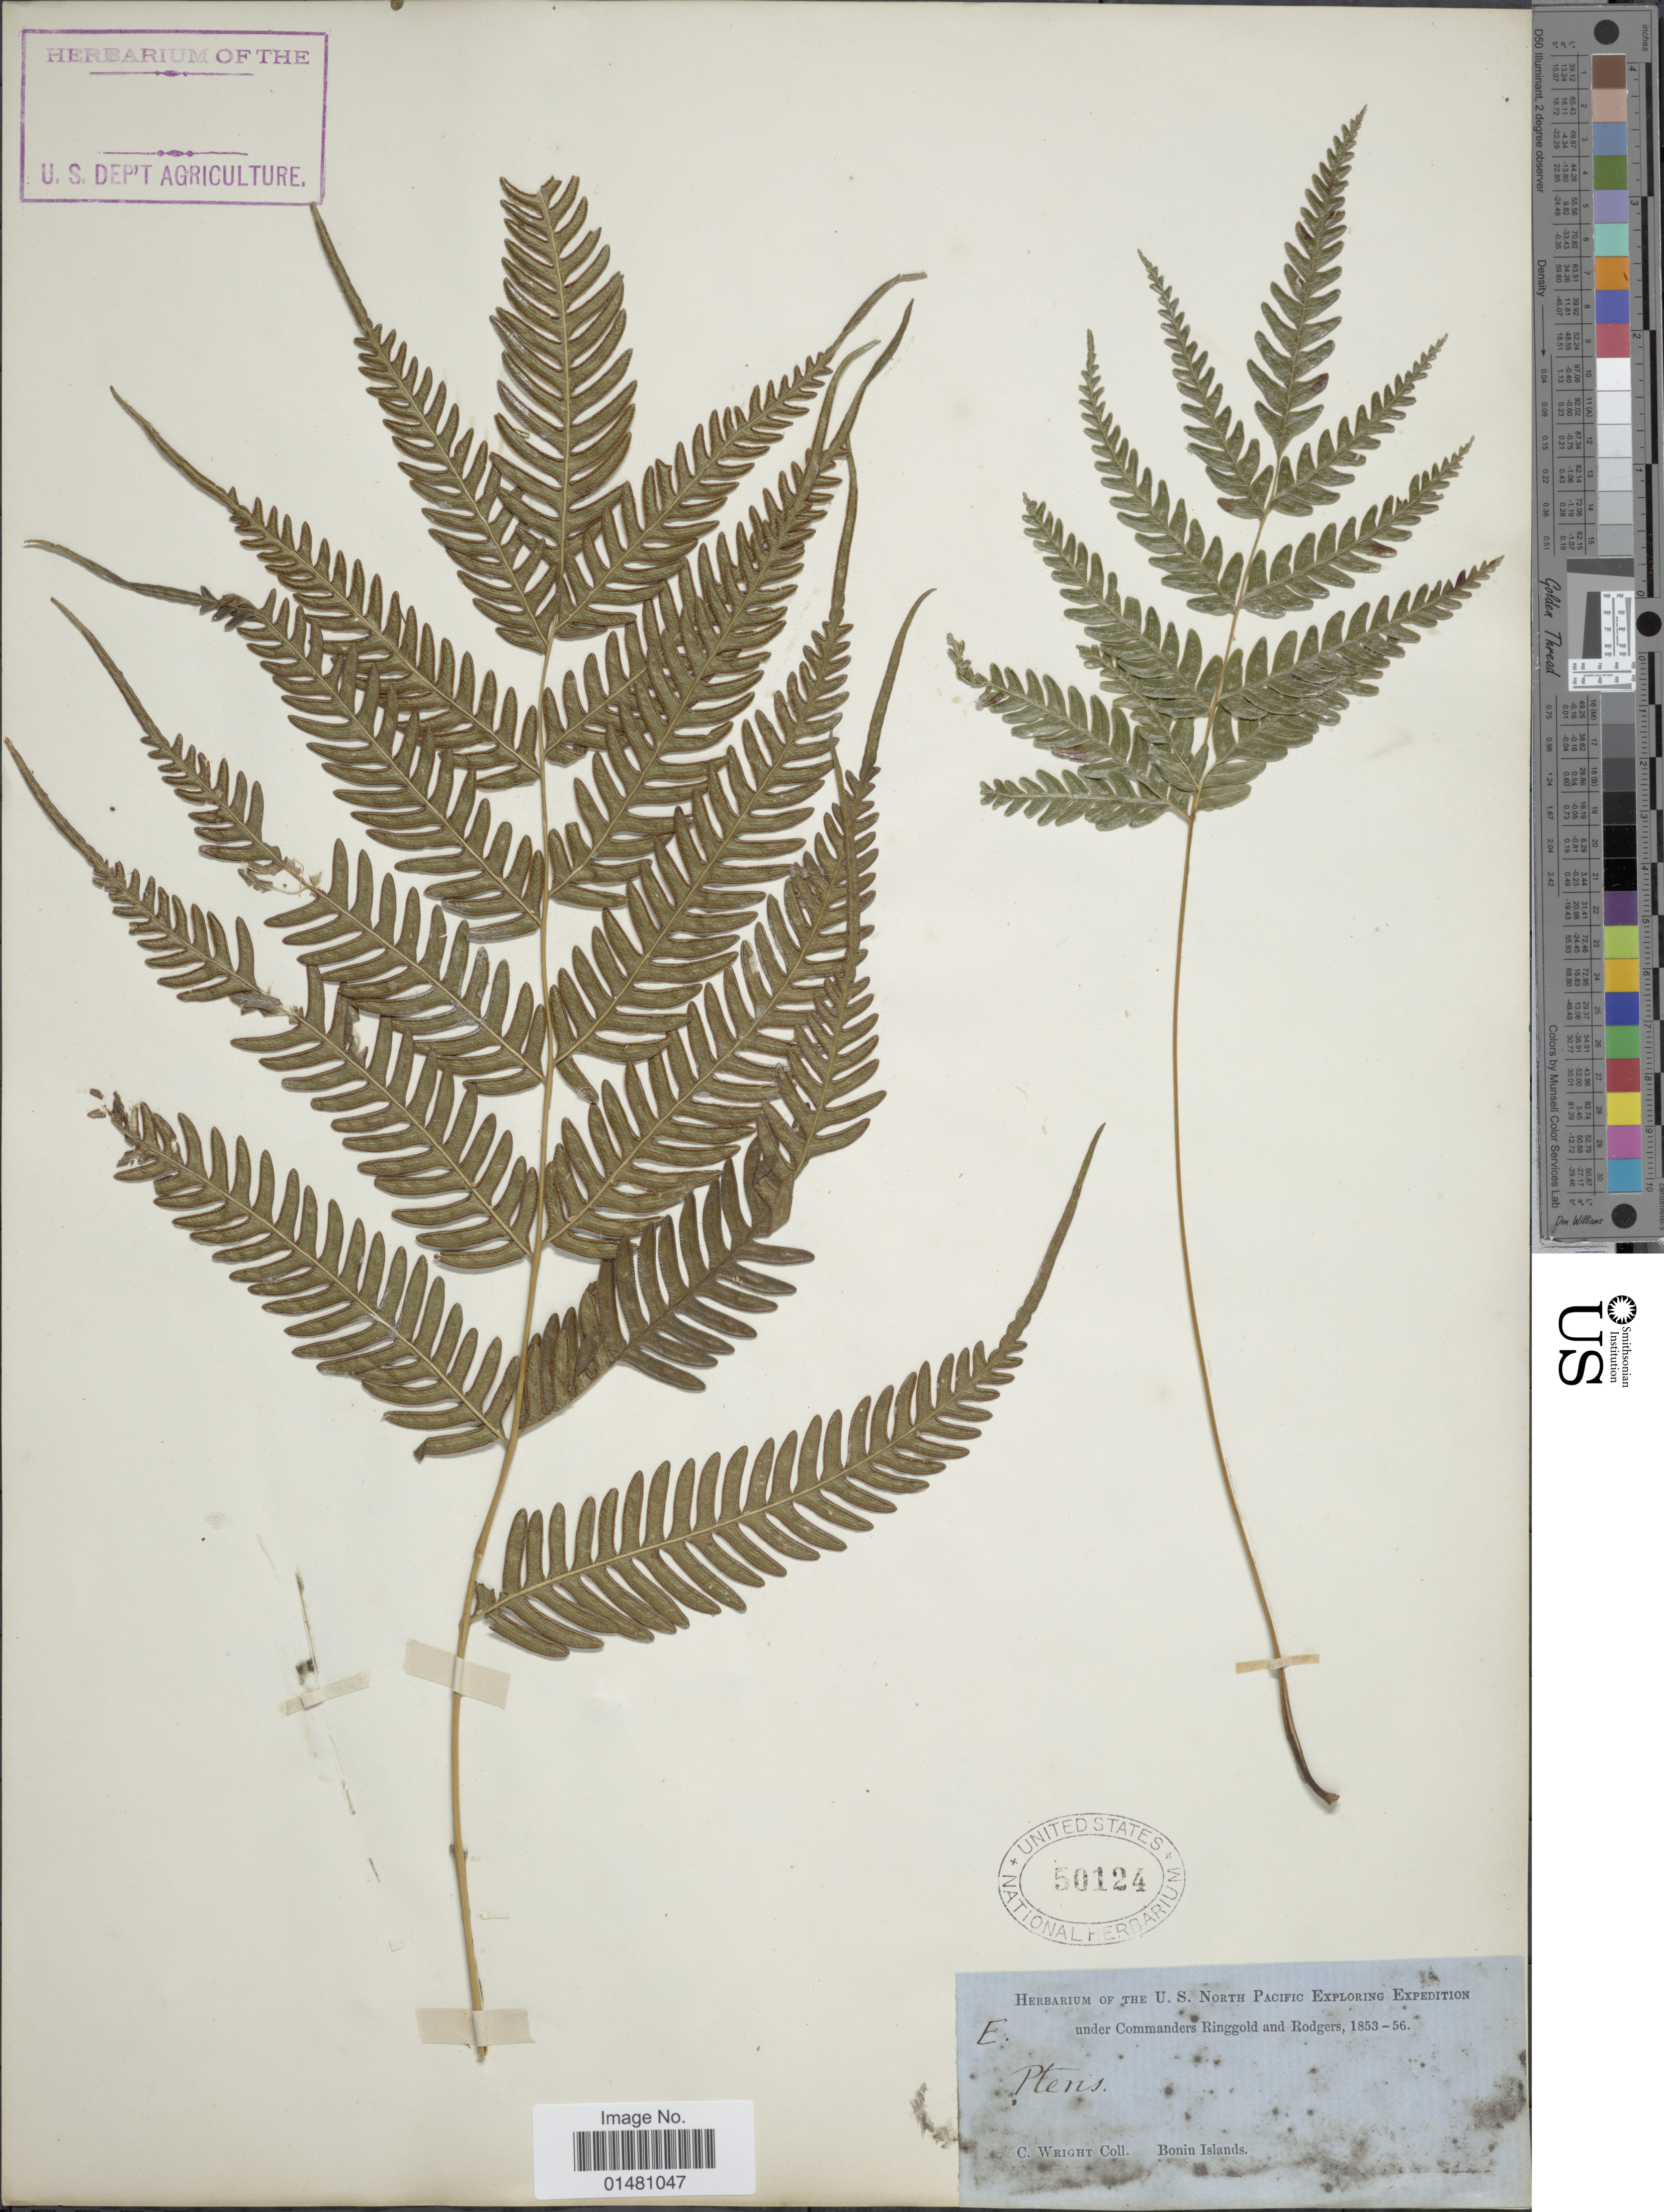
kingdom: Plantae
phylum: Tracheophyta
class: Polypodiopsida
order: Polypodiales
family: Pteridaceae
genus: Pteris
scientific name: Pteris quadriaurita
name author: Retz.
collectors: C. Wright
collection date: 1853/1856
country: Japan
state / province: Tokyo, Federal City of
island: Bonin Islands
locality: Bonin Islands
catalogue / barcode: US 50124